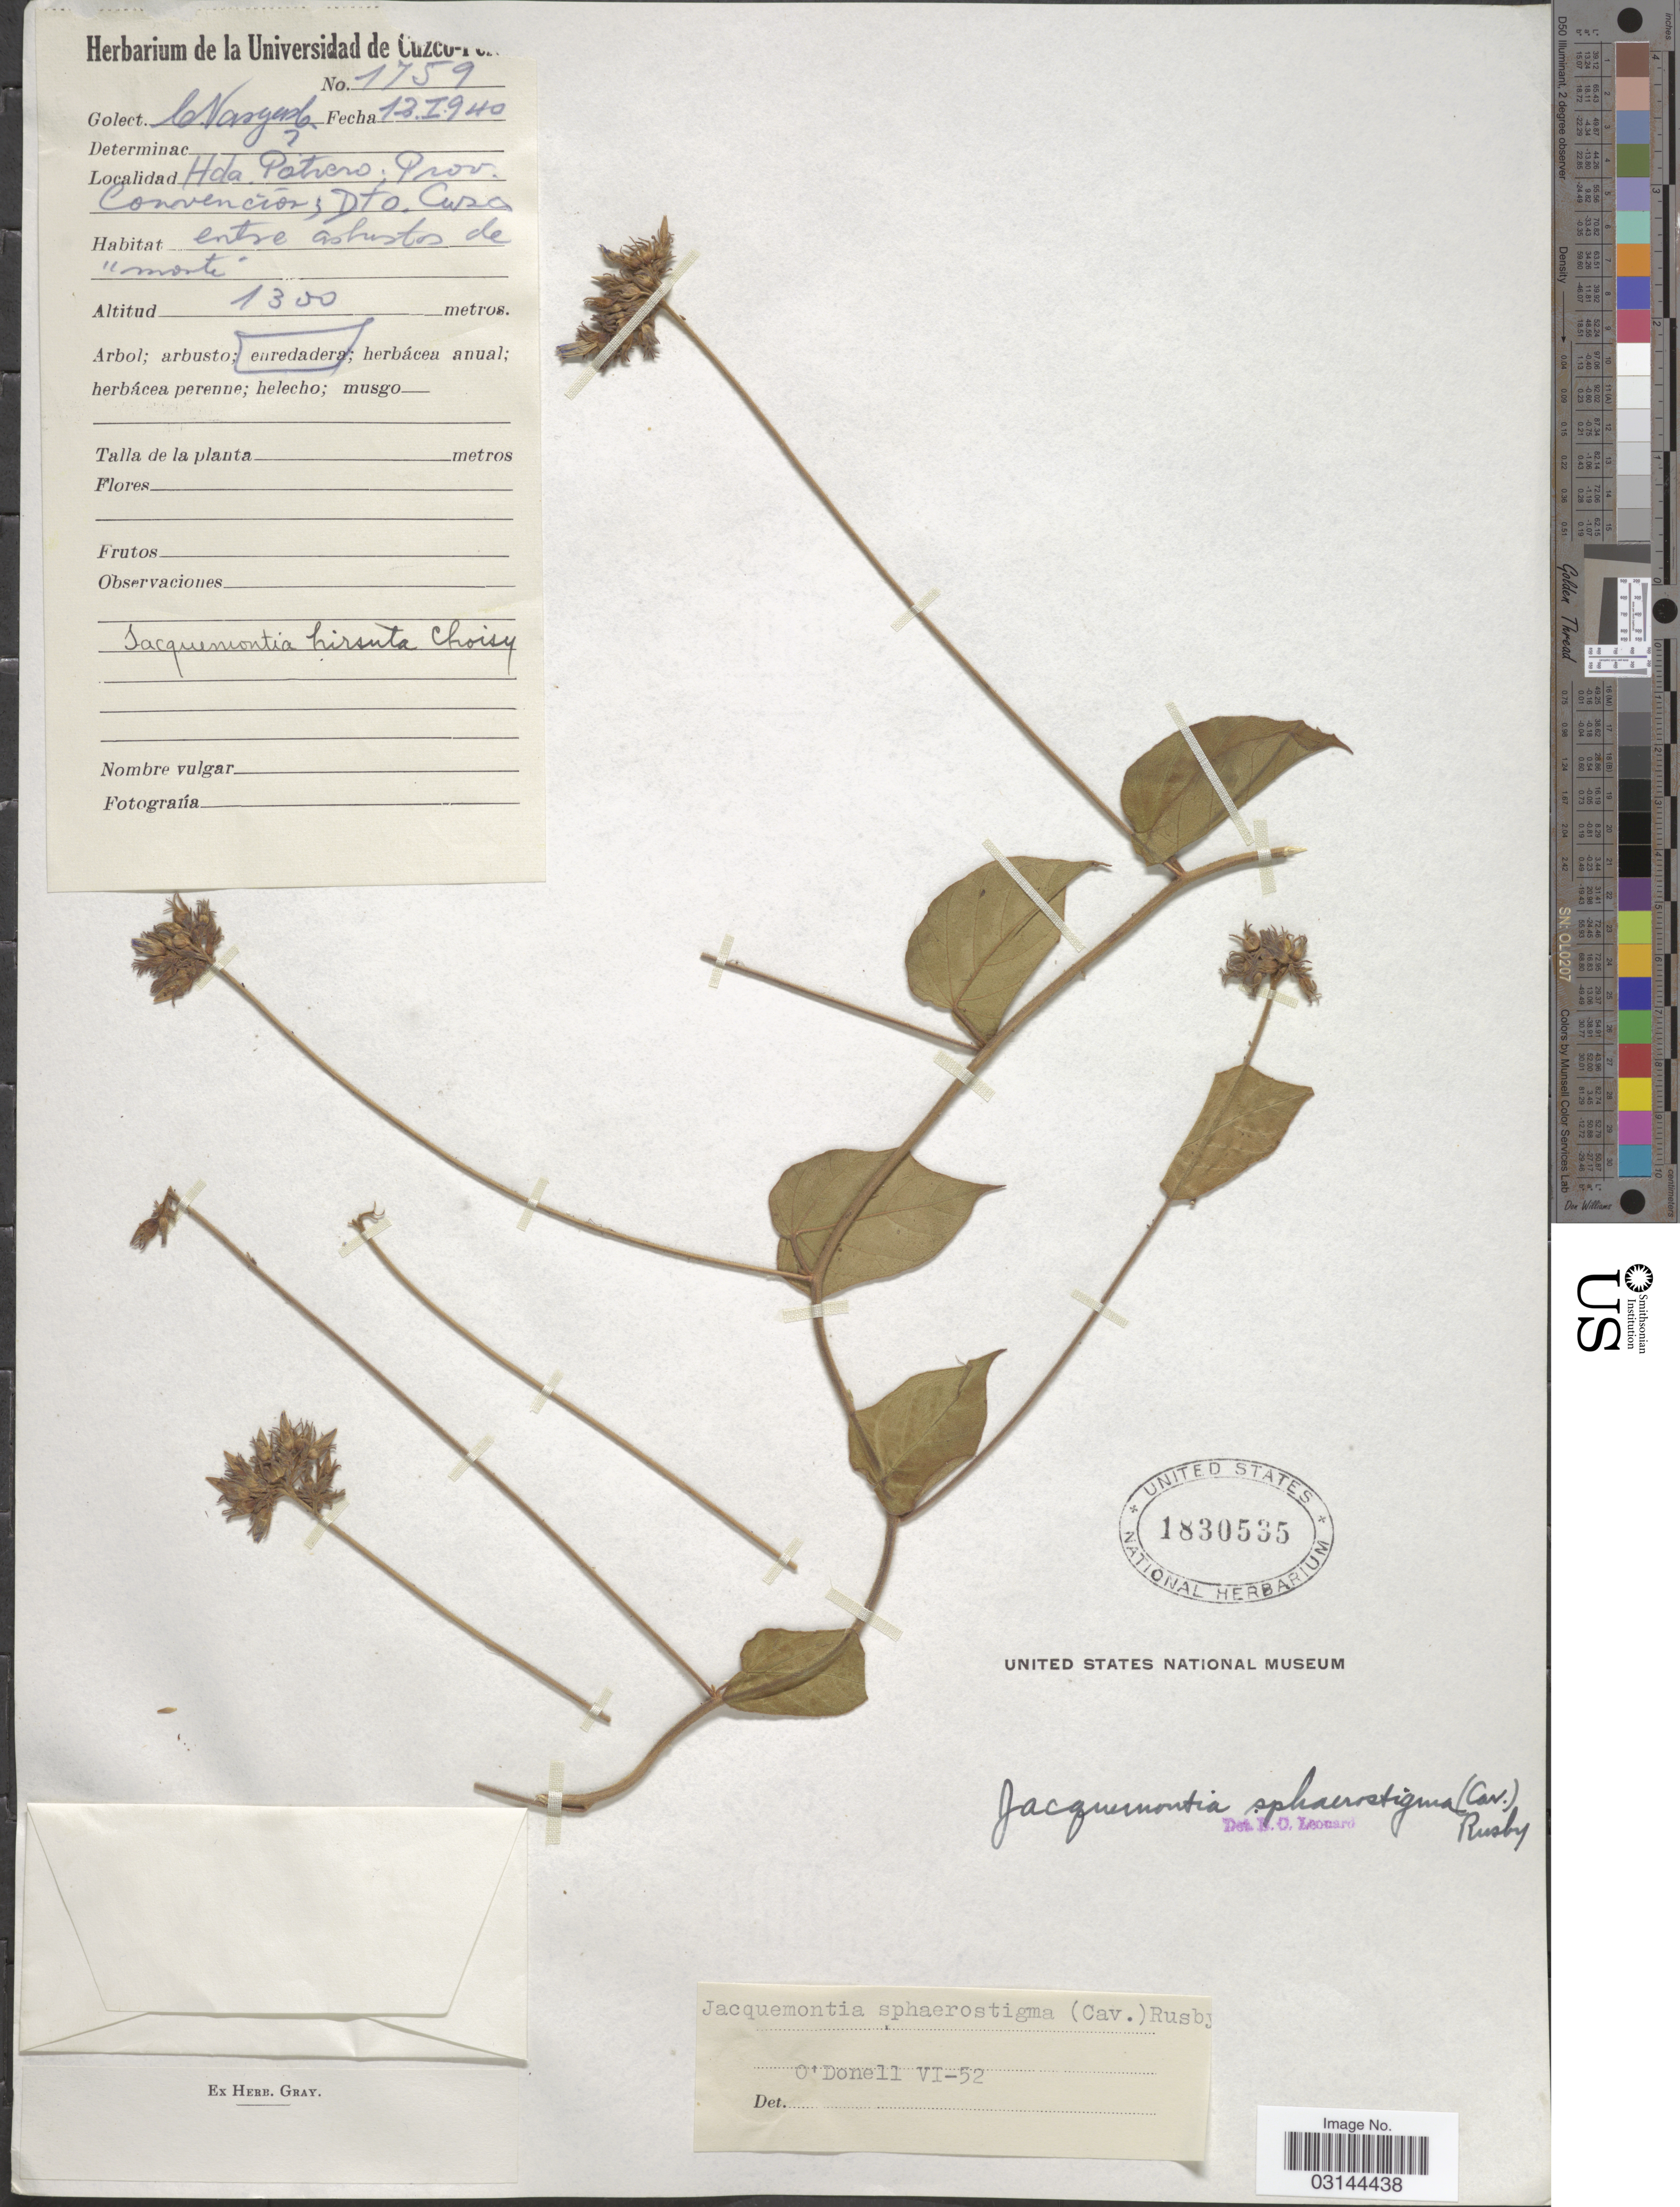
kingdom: Plantae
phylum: Tracheophyta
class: Magnoliopsida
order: Solanales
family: Convolvulaceae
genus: Jacquemontia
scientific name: Jacquemontia sphaerostigma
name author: (Cav.) Rusby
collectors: C. Nasgar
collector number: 1759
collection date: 1940-01-12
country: Peru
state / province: Cusco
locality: Hda. Patrero; Prov. Convención; Dto. Cuzco.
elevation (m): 1300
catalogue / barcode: US 1830535